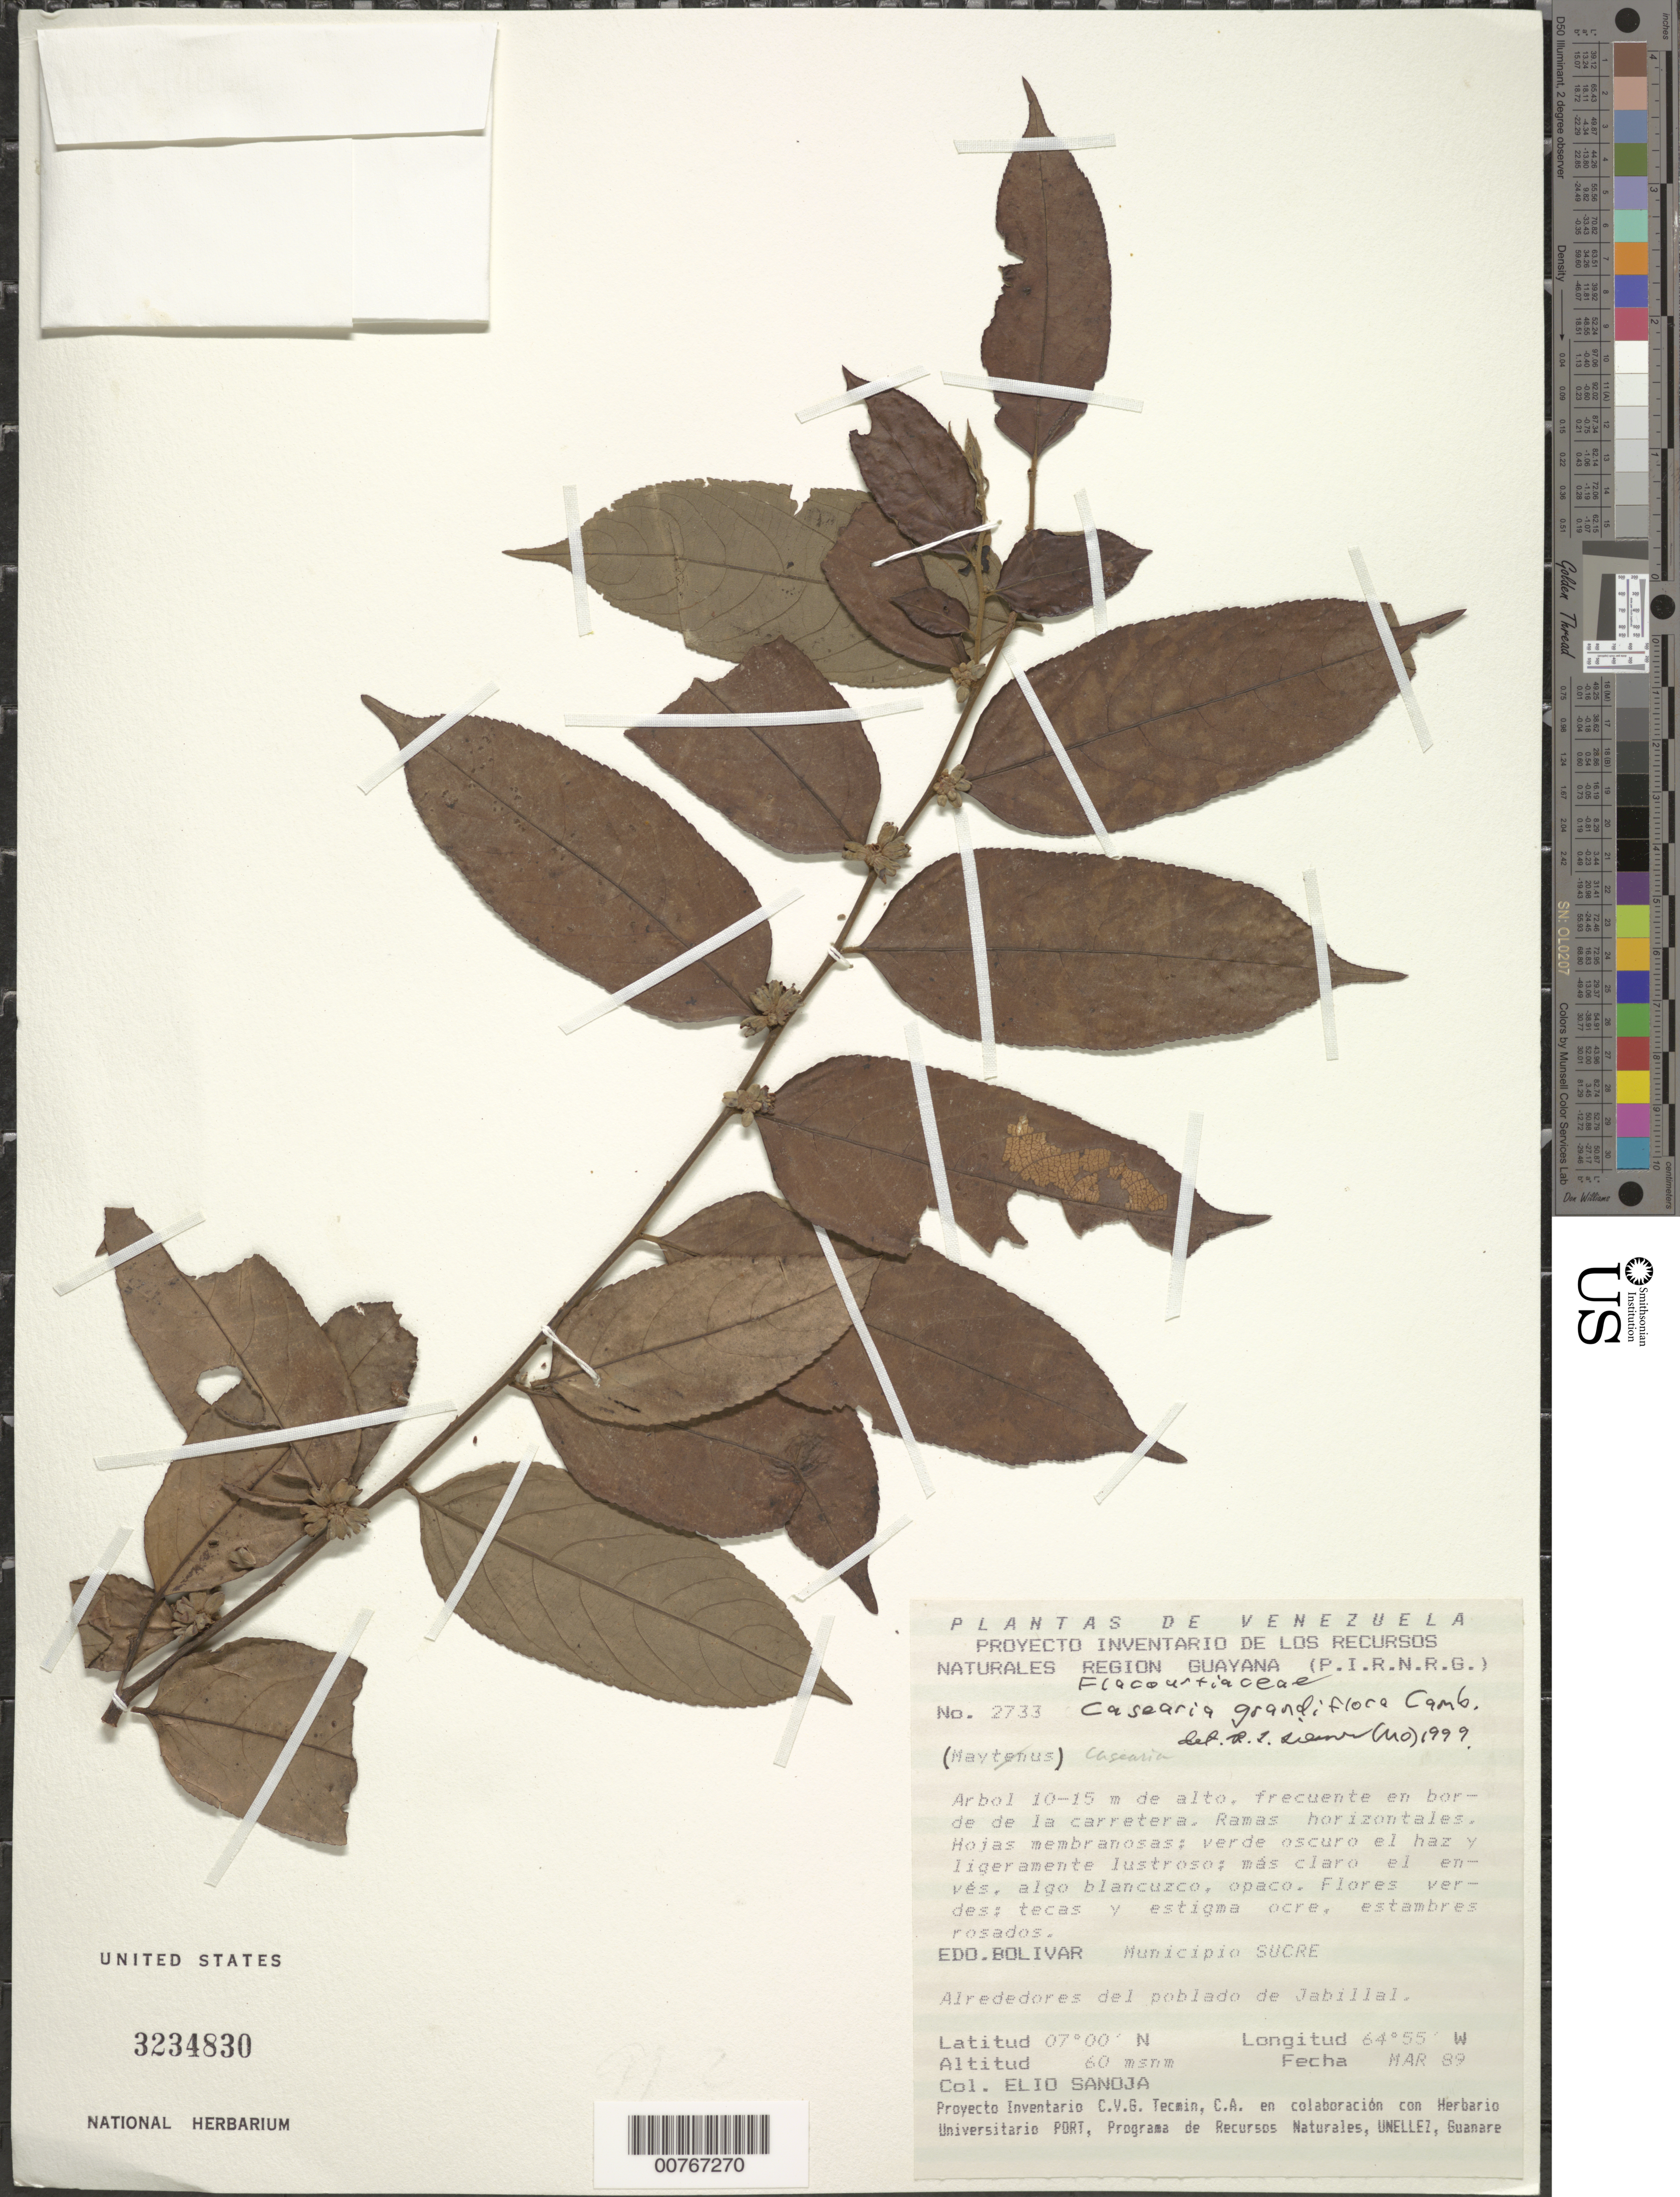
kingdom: Plantae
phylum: Tracheophyta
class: Magnoliopsida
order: Malpighiales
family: Salicaceae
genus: Casearia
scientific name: Casearia grandiflora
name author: Cambess.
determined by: Liesner, R. L.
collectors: E. Sanoja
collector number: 2733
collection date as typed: Mar-89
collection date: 1989-03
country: Venezuela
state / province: Bolívar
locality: Mun. Sucre, alrededores del Poblado de Jabillal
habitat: Along road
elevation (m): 60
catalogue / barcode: US 3234830